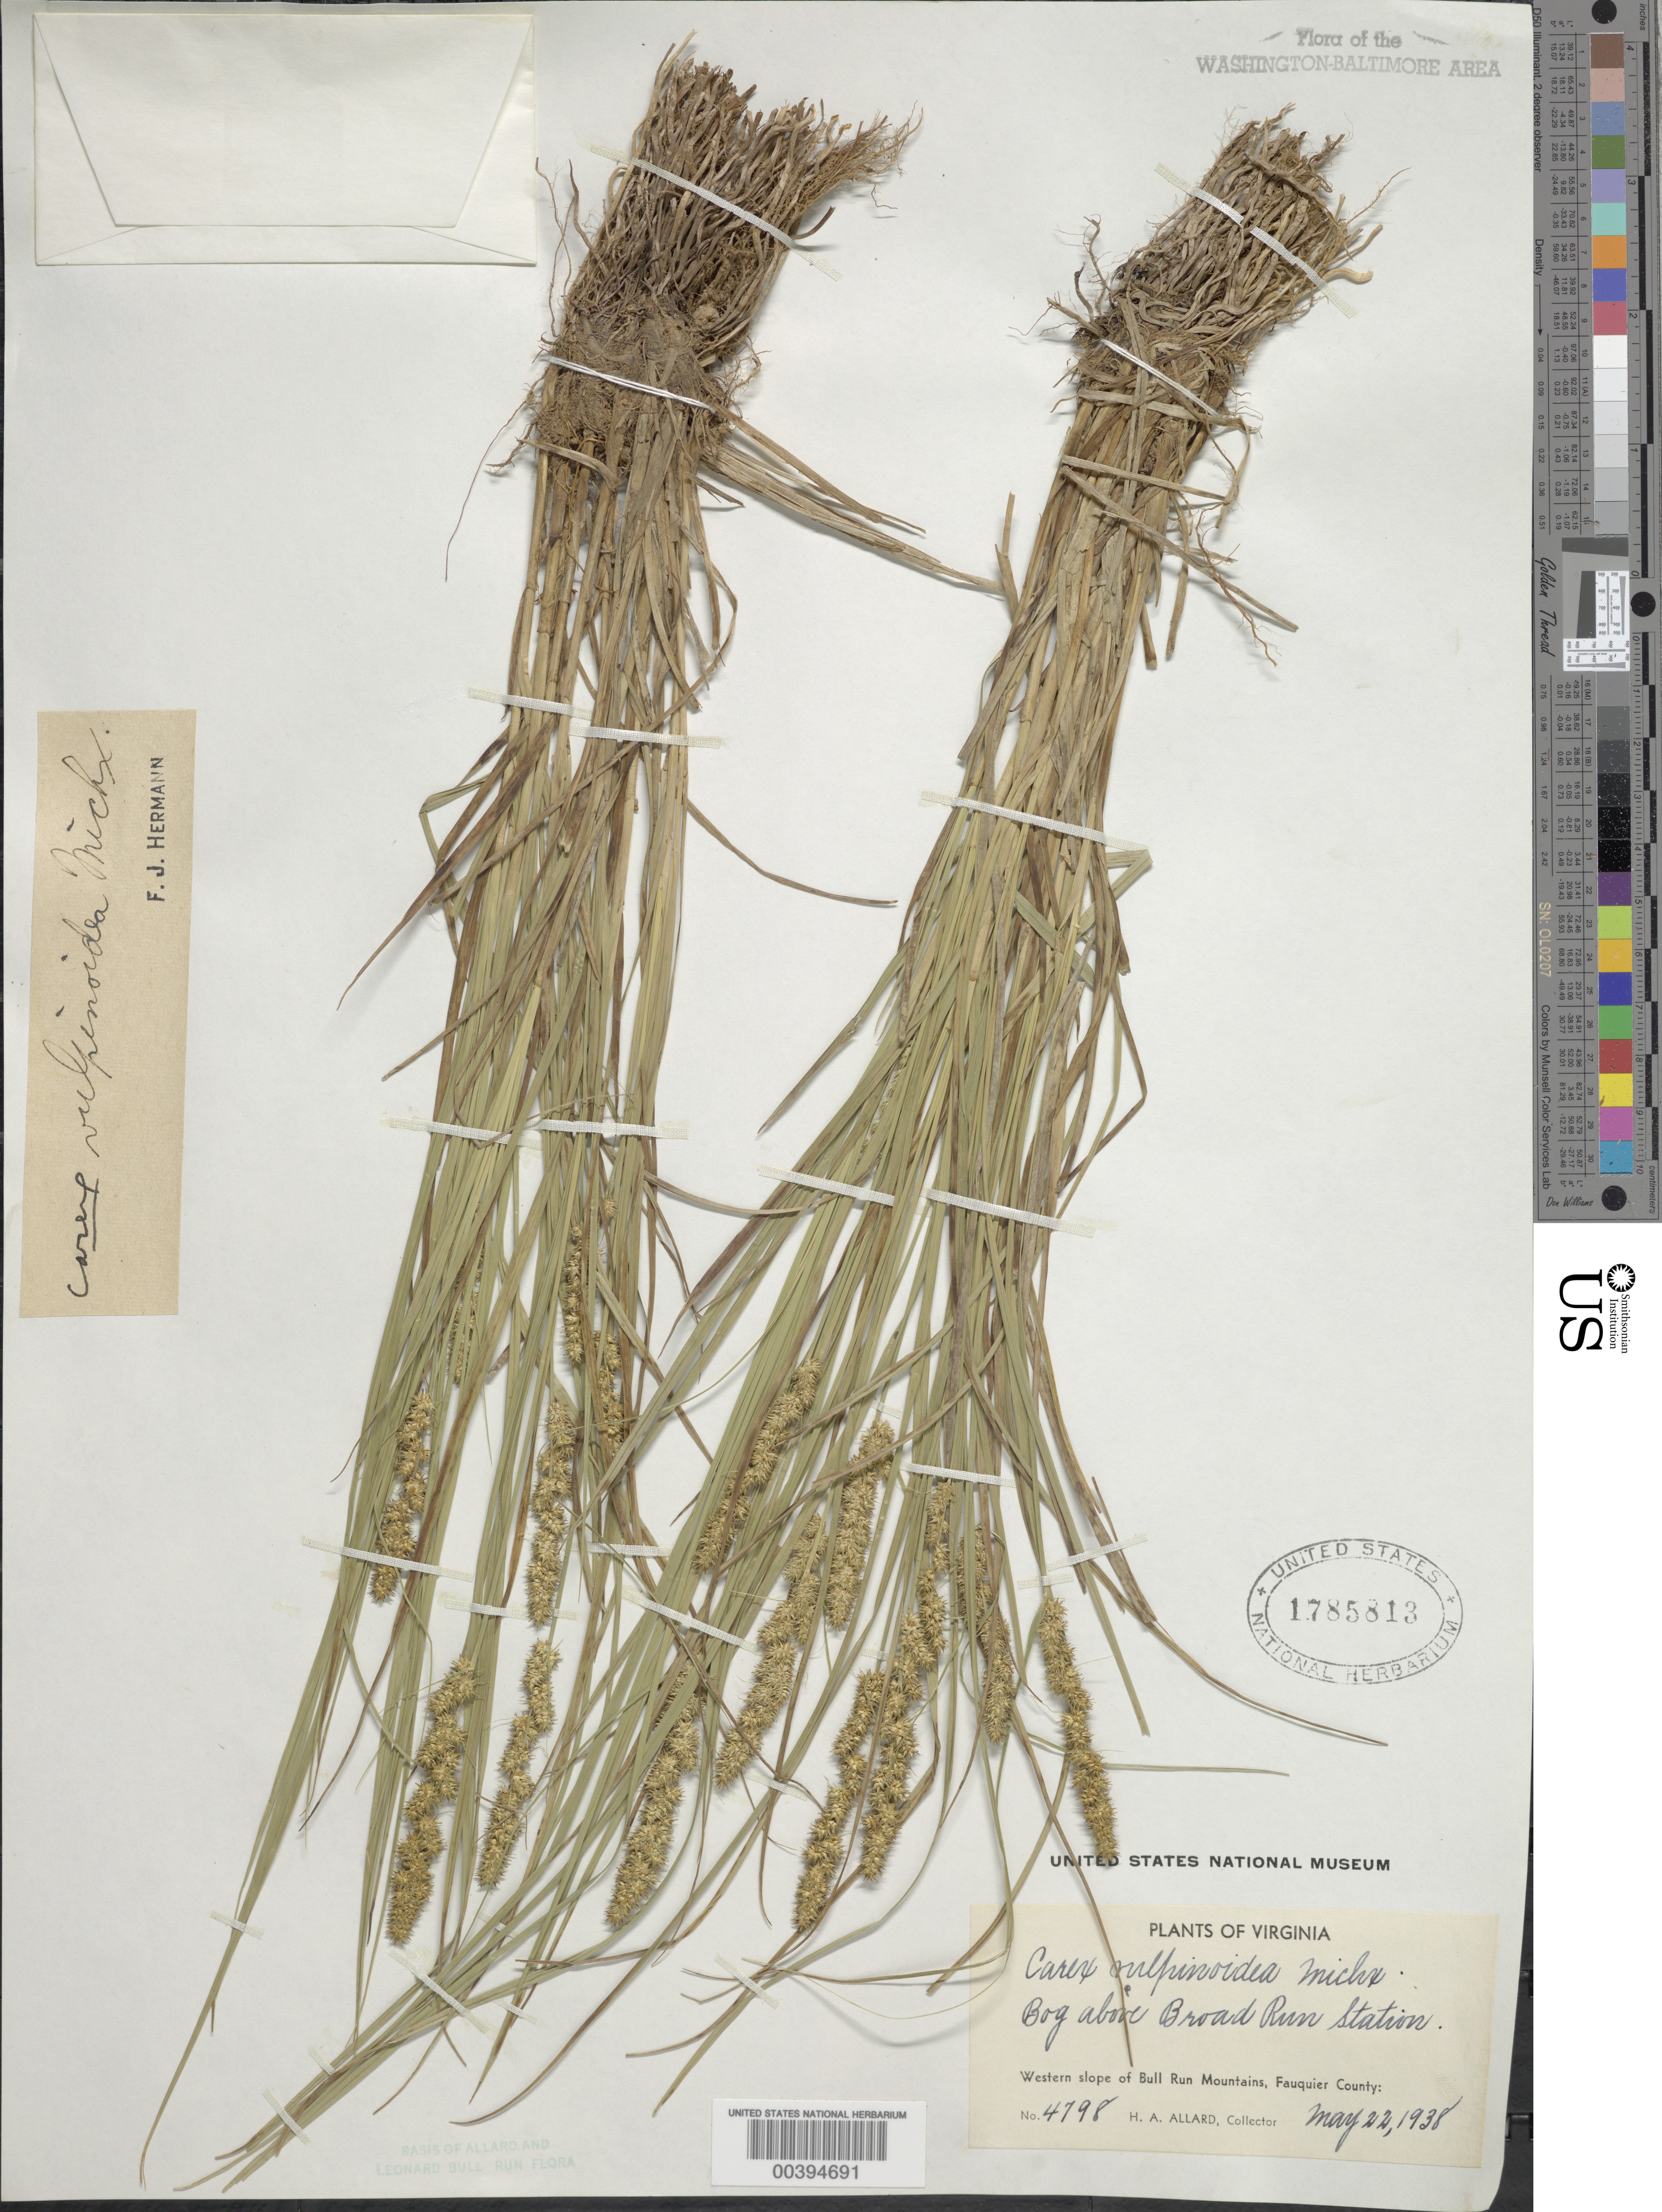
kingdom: Plantae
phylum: Tracheophyta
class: Liliopsida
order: Poales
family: Cyperaceae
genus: Carex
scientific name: Carex vulpinoidea Michx.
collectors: H. A. Allard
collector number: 4798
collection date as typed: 22 May 1938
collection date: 1938-05-22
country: United States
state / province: Virginia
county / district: Fauquier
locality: Above Broad Run Station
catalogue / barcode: US 1785813